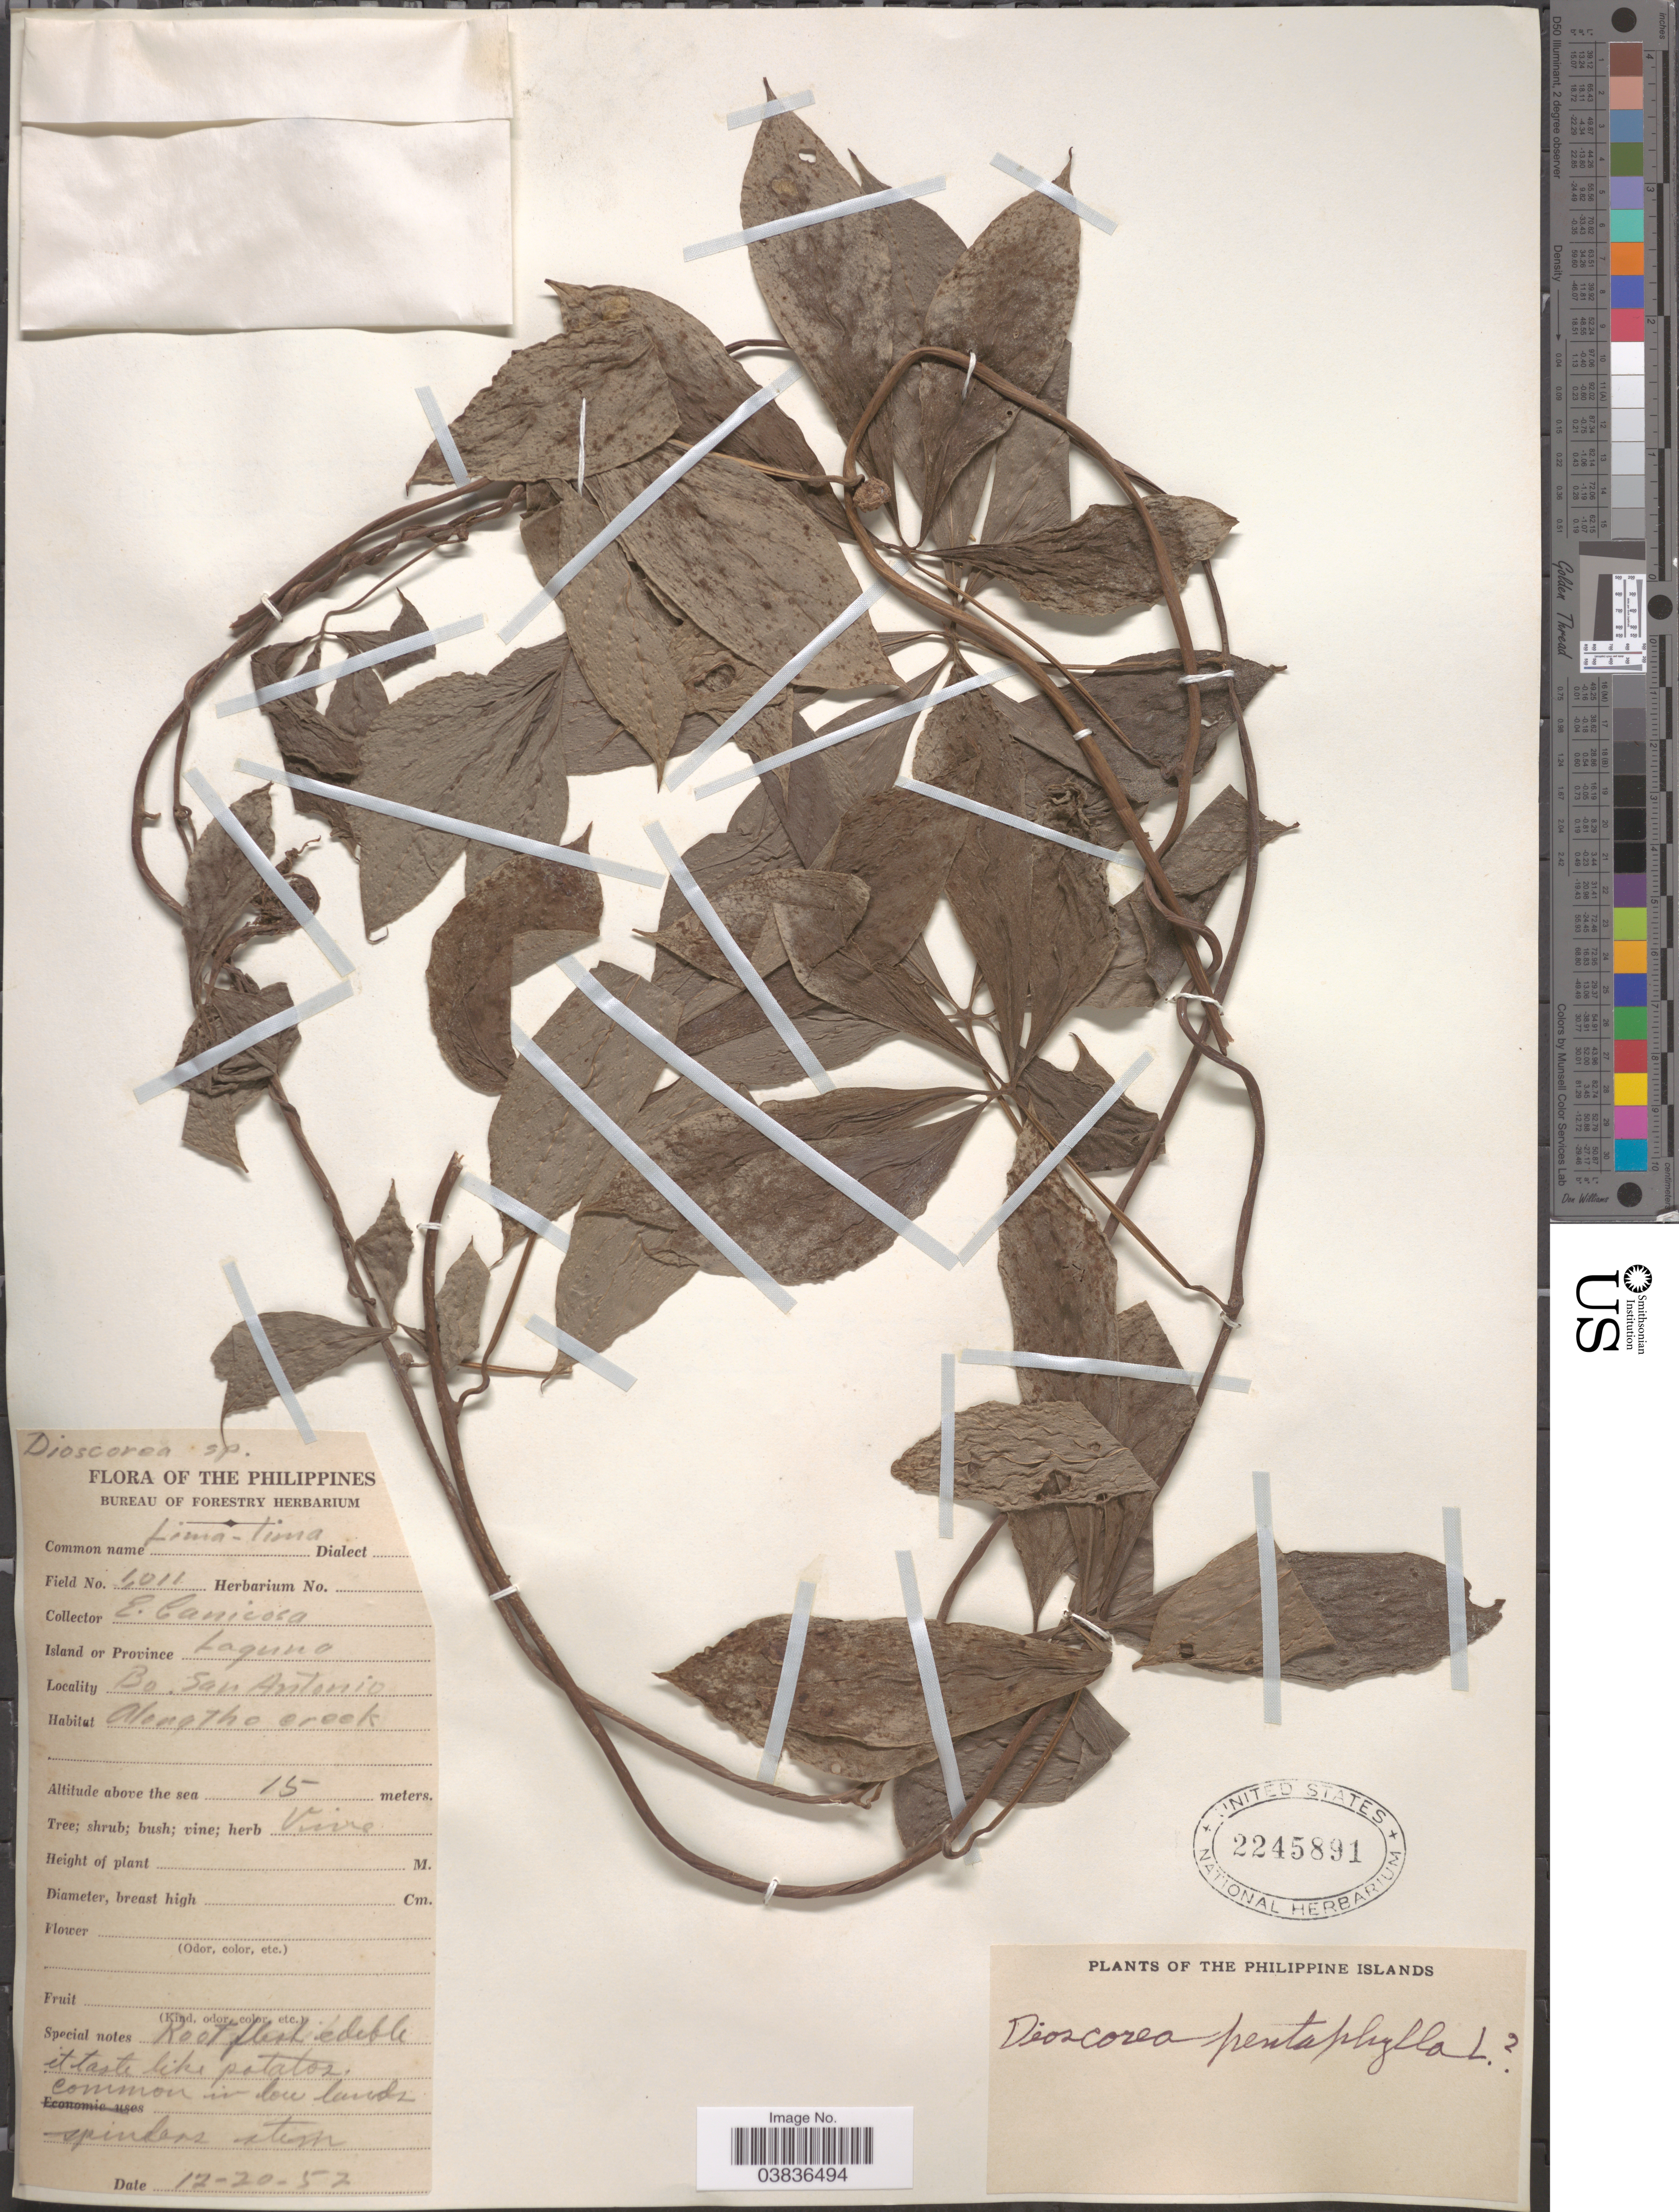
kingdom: Plantae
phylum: Tracheophyta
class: Liliopsida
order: Dioscoreales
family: Dioscoreaceae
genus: Dioscorea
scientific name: Dioscorea pentaphylla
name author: L.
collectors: E. Canicosa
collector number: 1011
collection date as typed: Transcribed d/m/y: 20/12/52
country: Philippines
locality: Island or Province Laguna, Bo. San Antonio, Along the creek.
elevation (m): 15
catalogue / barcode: US 2245891